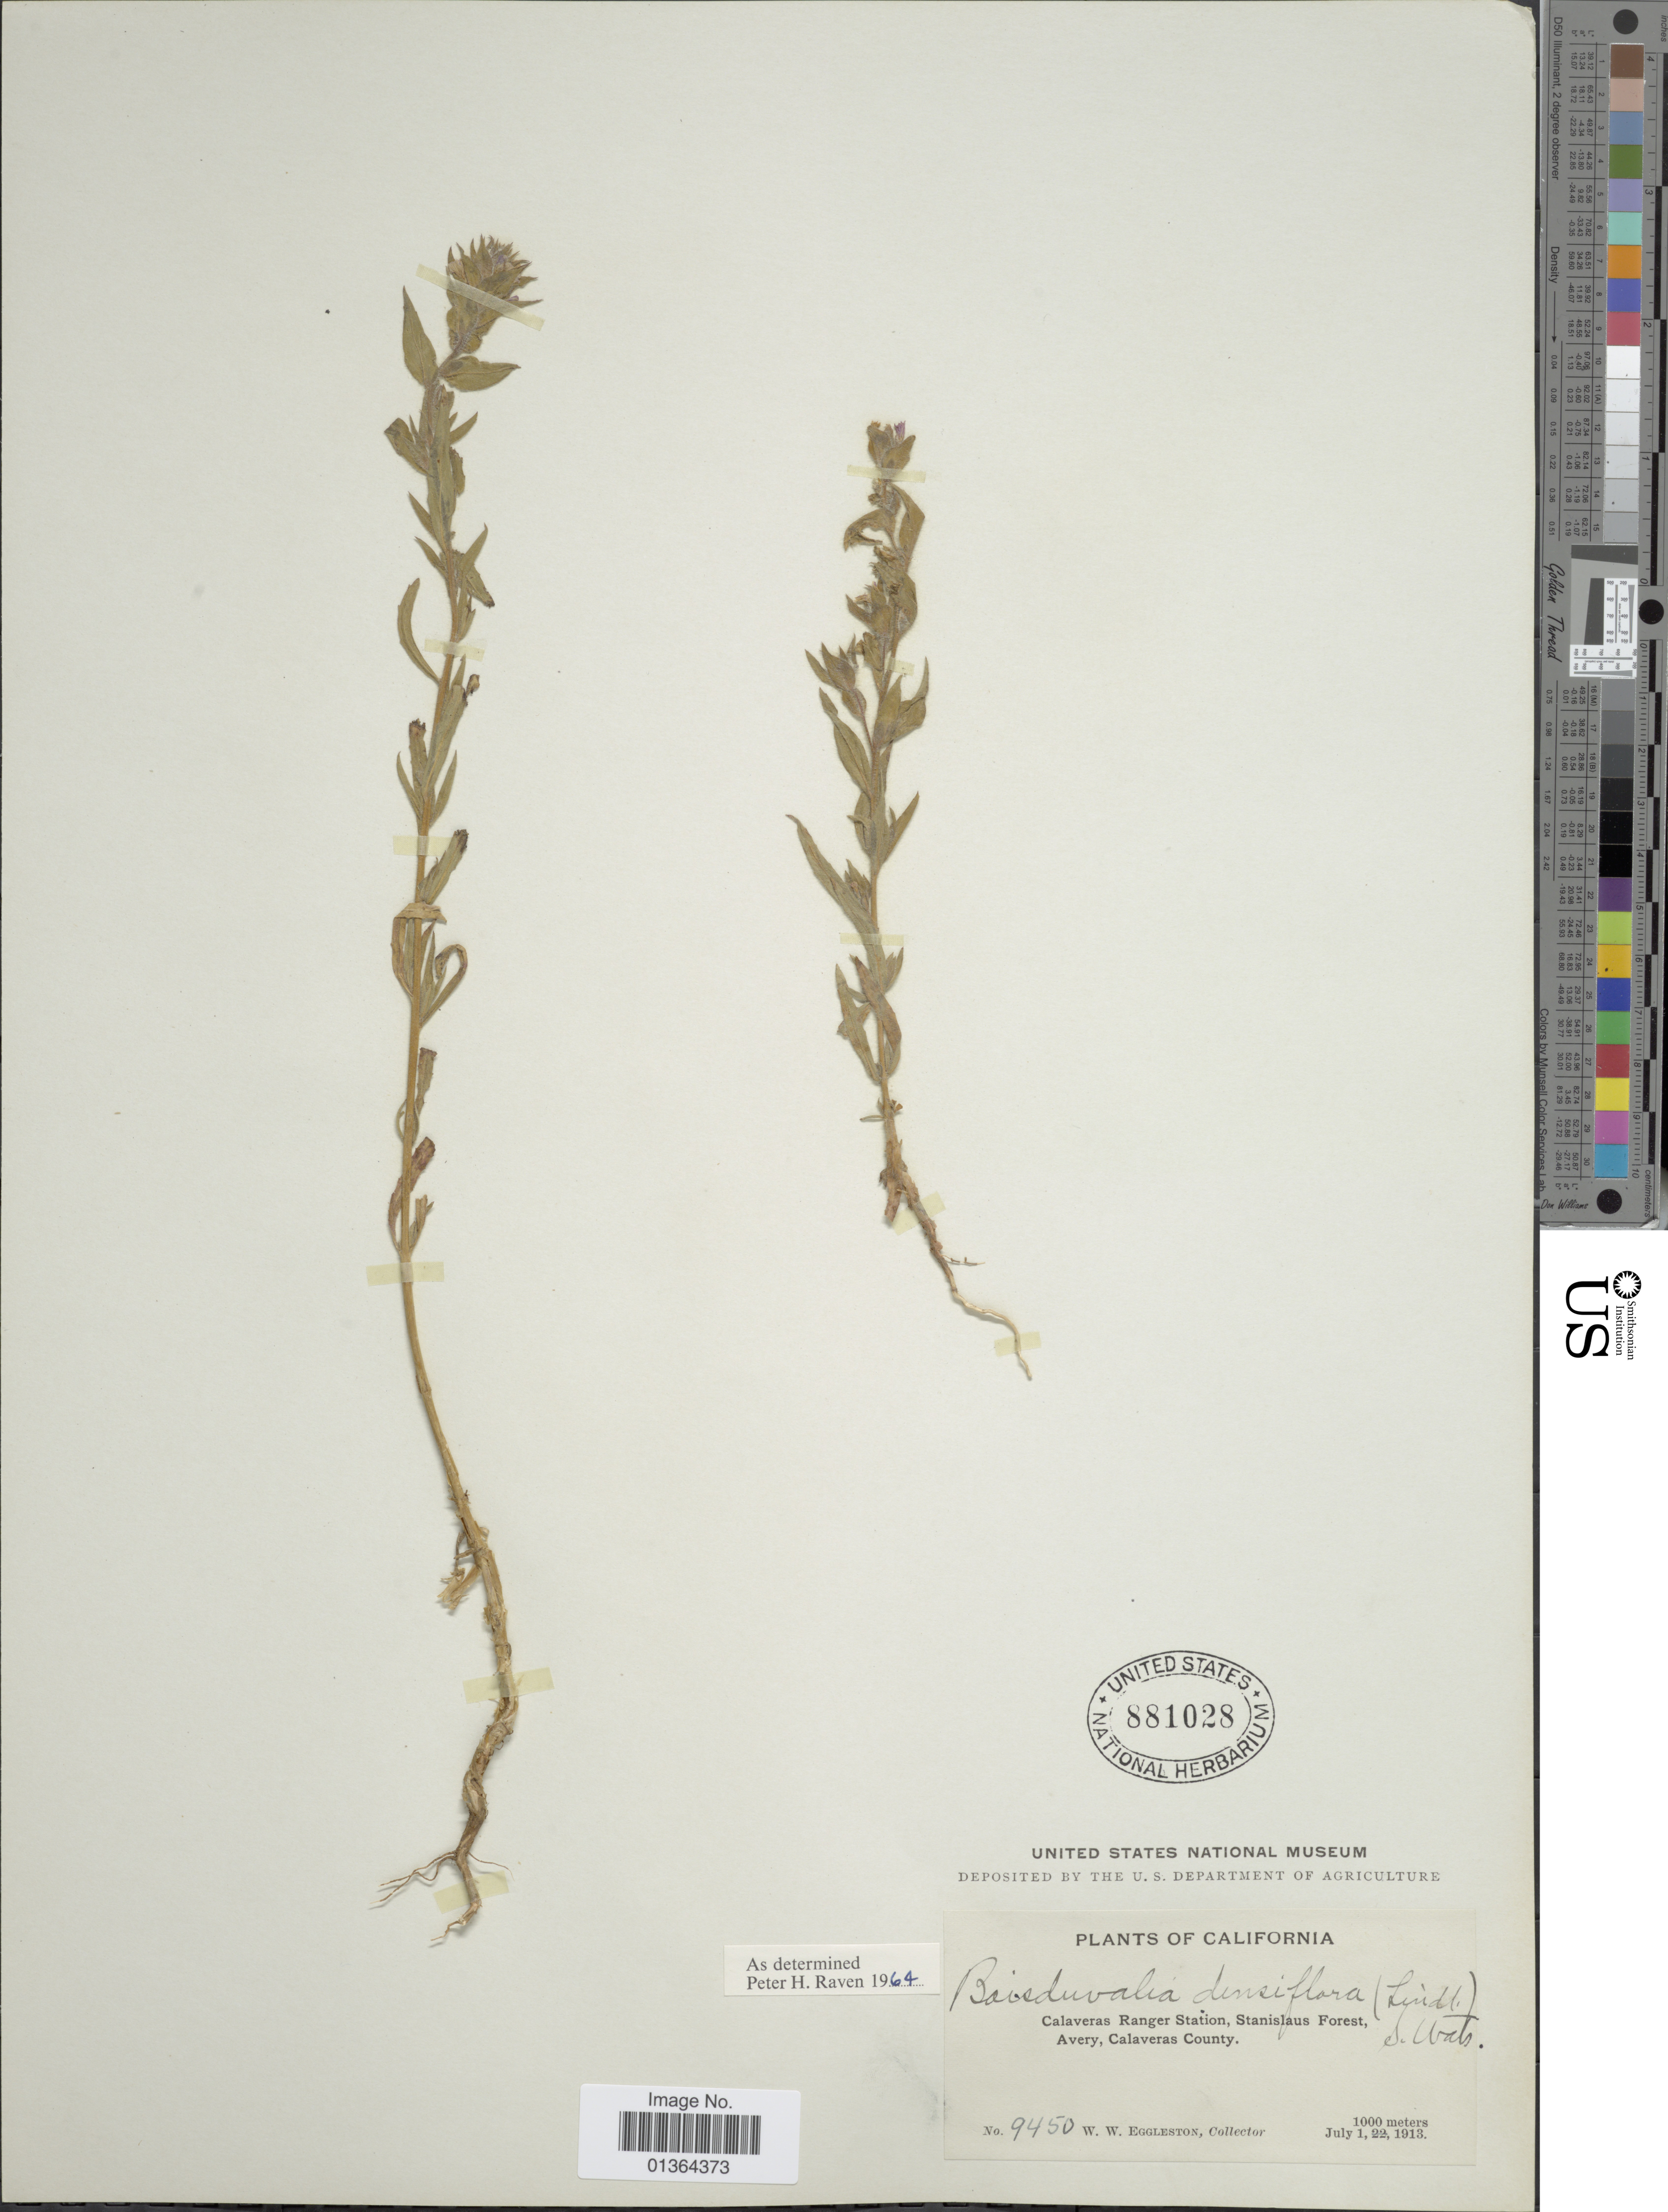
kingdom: Plantae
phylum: Tracheophyta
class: Magnoliopsida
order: Myrtales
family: Onagraceae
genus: Epilobium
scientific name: Epilobium densiflorum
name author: (Lindl.) Hoch & P.H. Raven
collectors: W. W. Eggleston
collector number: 9450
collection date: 1913-07-01/1913-07-22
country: United States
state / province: California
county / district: Calaveras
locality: Calaveras Ranger Station, Stanislaus Forest, Avery, Calaveras County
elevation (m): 1000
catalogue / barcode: US 881028